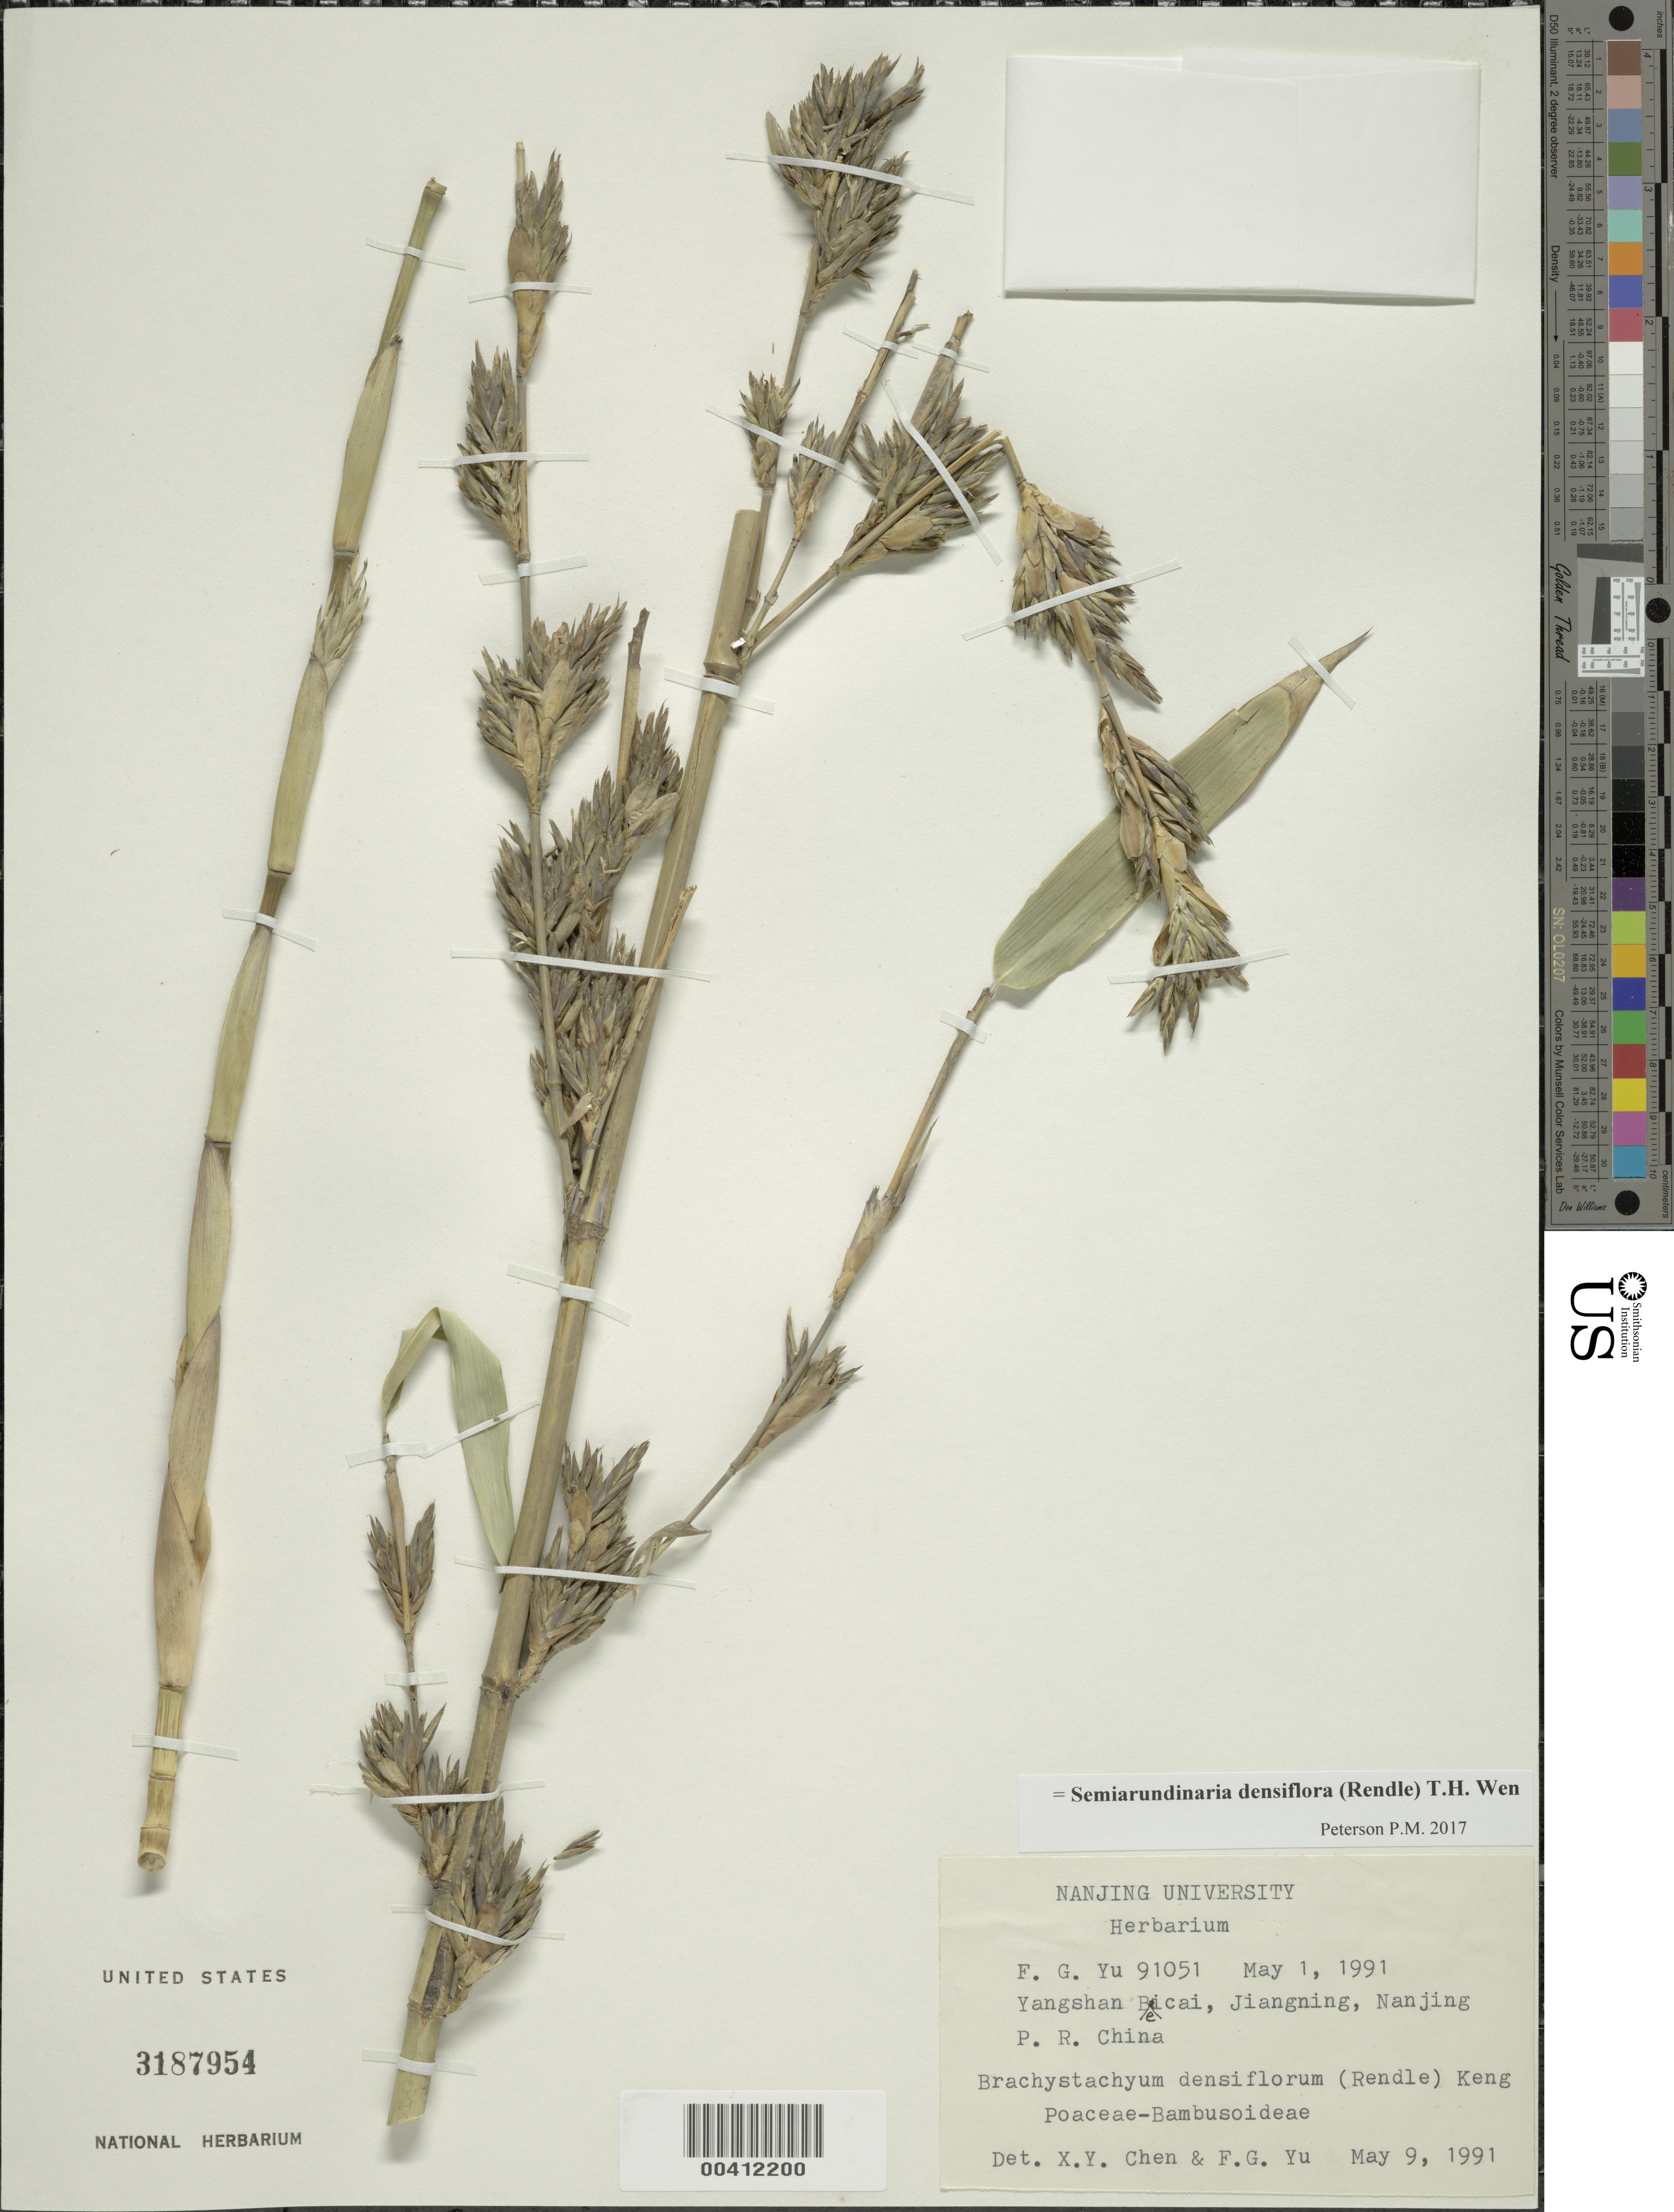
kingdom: Plantae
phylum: Tracheophyta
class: Liliopsida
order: Poales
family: Poaceae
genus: Semiarundinaria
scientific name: Semiarundinaria densiflora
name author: (Rendle) T.H. Wen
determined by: Poaceae Reorganization Project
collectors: F. Yu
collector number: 91051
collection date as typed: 01 May 1991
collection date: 1991-05-01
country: China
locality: Yangshan beicai, jiangning, nanjing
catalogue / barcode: US 3187954